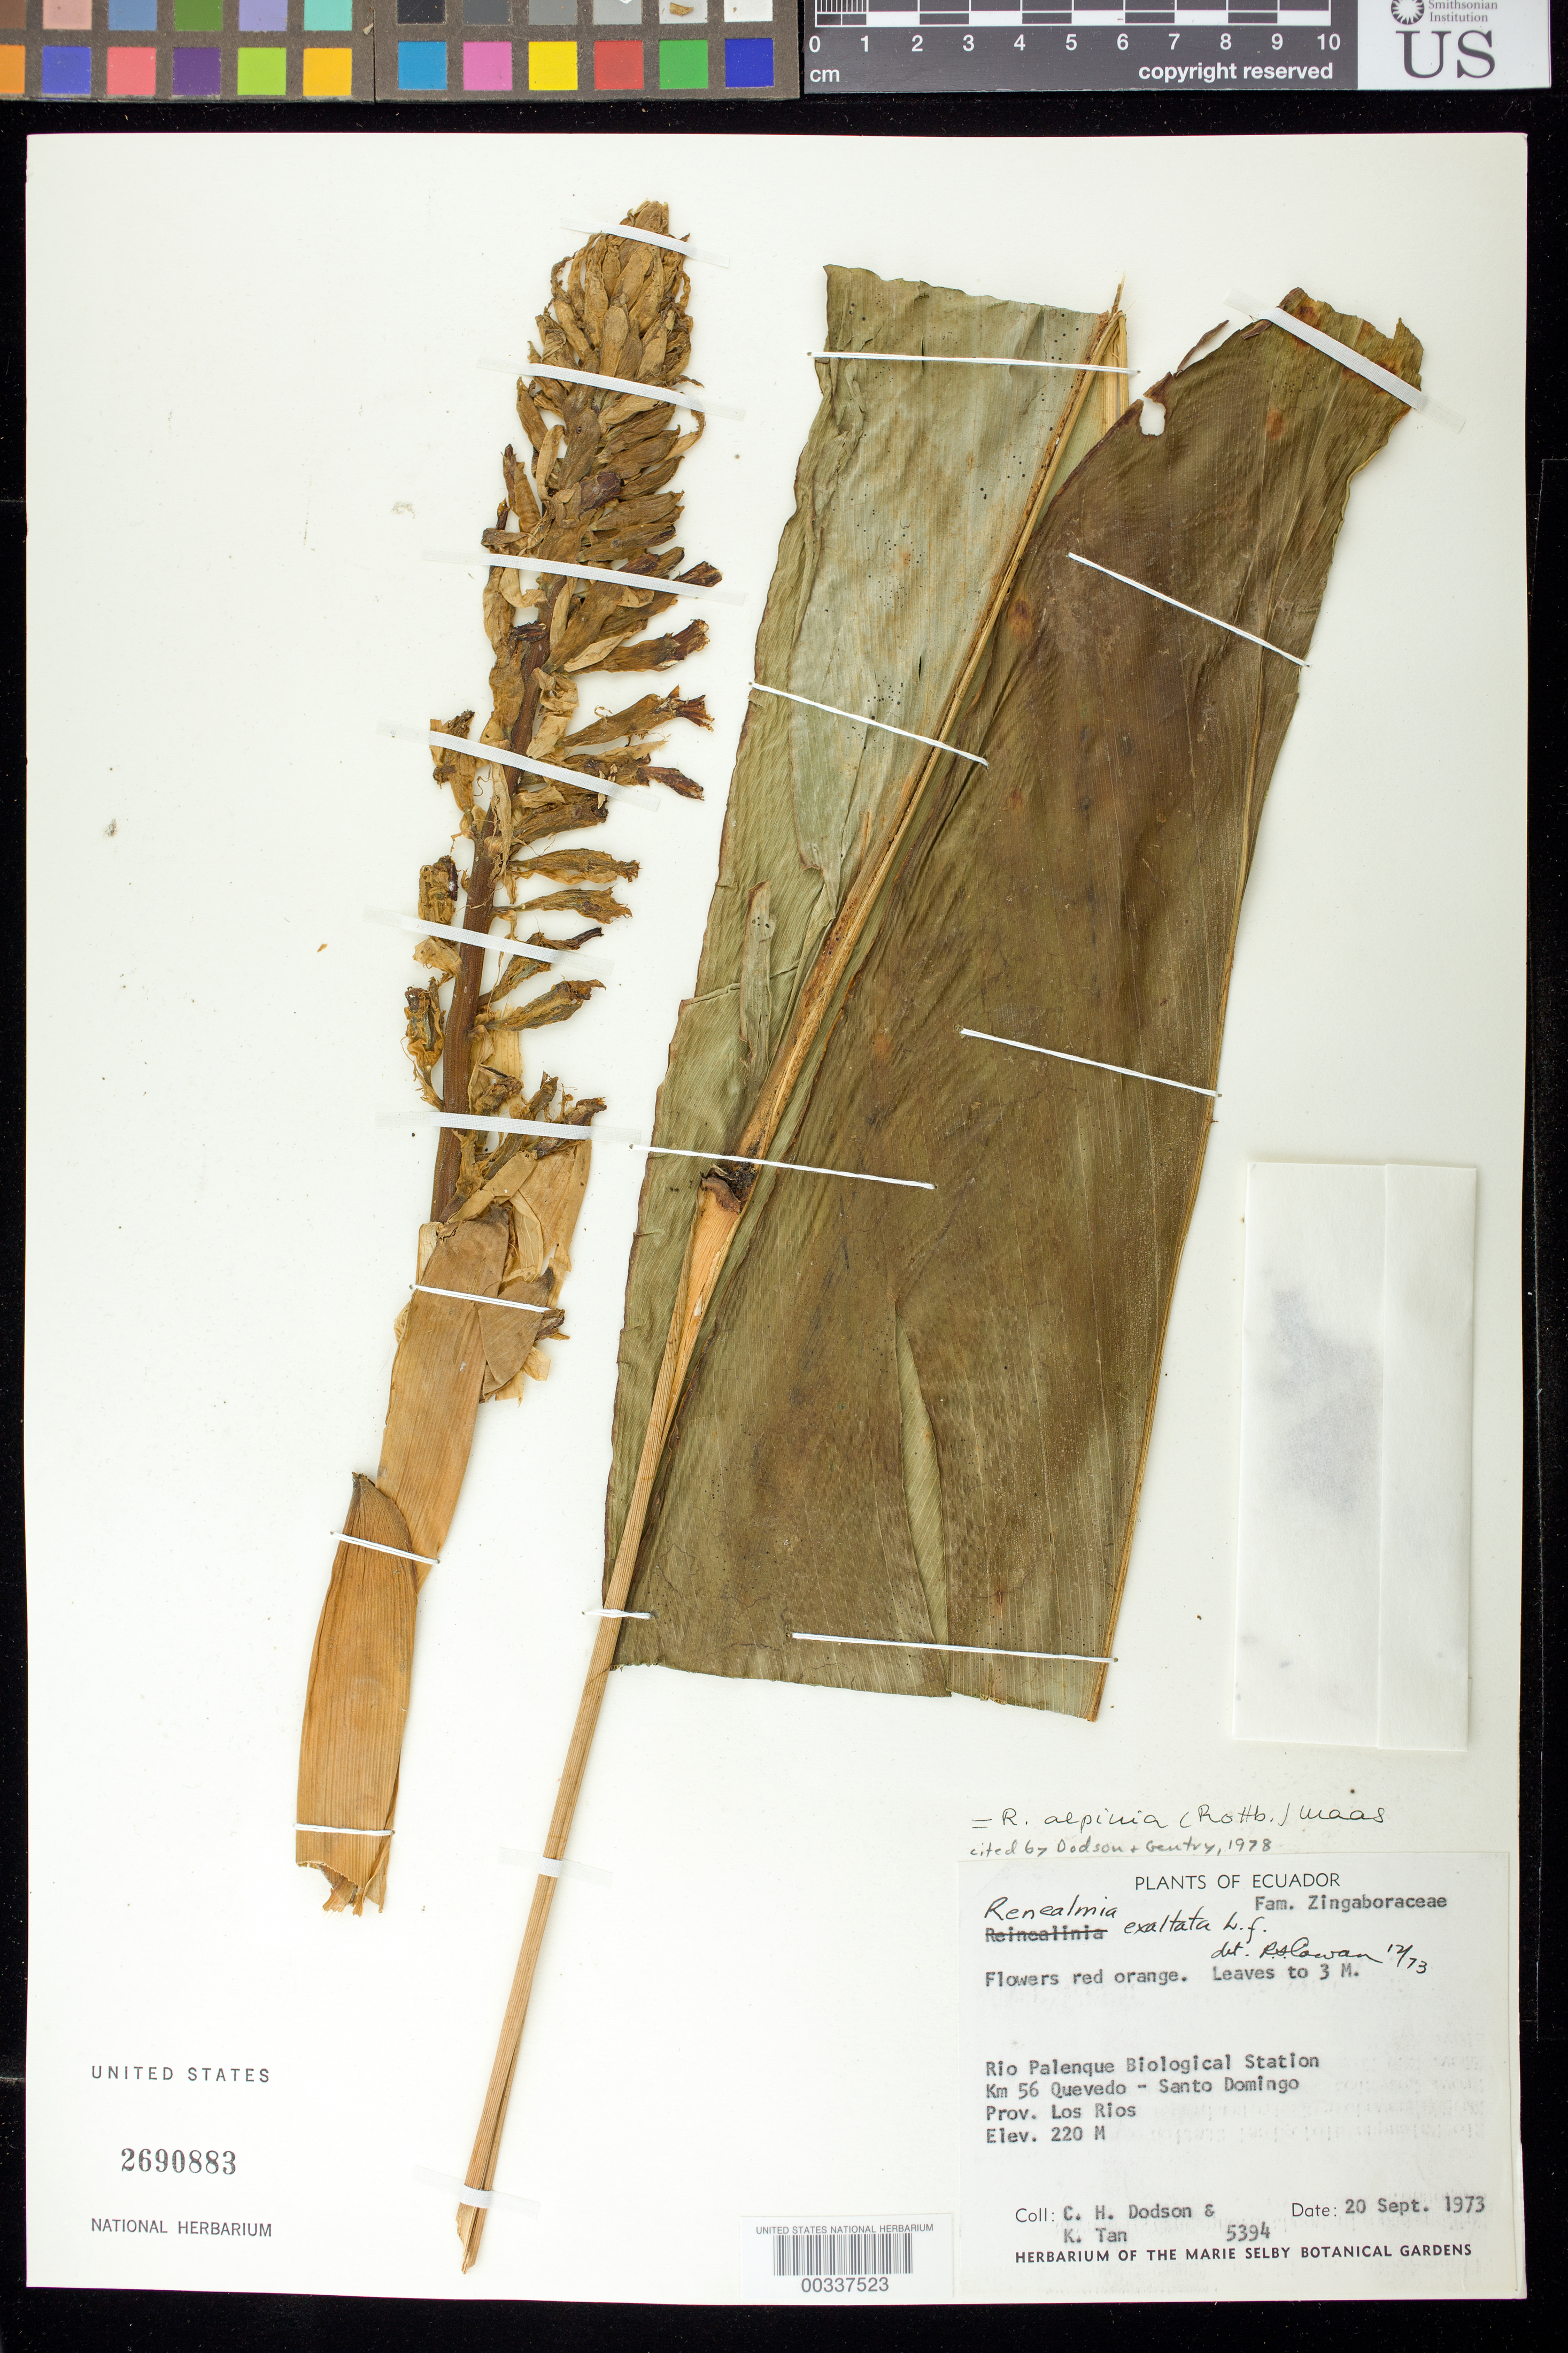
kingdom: Plantae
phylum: Tracheophyta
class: Liliopsida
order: Zingiberales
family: Zingiberaceae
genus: Renealmia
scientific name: Renealmia alpinia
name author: (Rottb.) Maas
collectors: C. H. Dodson & K. Tan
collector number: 5394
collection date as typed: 20 Sep 1973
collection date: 1973-09-20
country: Ecuador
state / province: Los Ríos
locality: Rio palenque Biological station, km 56 Quevedo - Santo Domingo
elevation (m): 220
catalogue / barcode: US 2690883